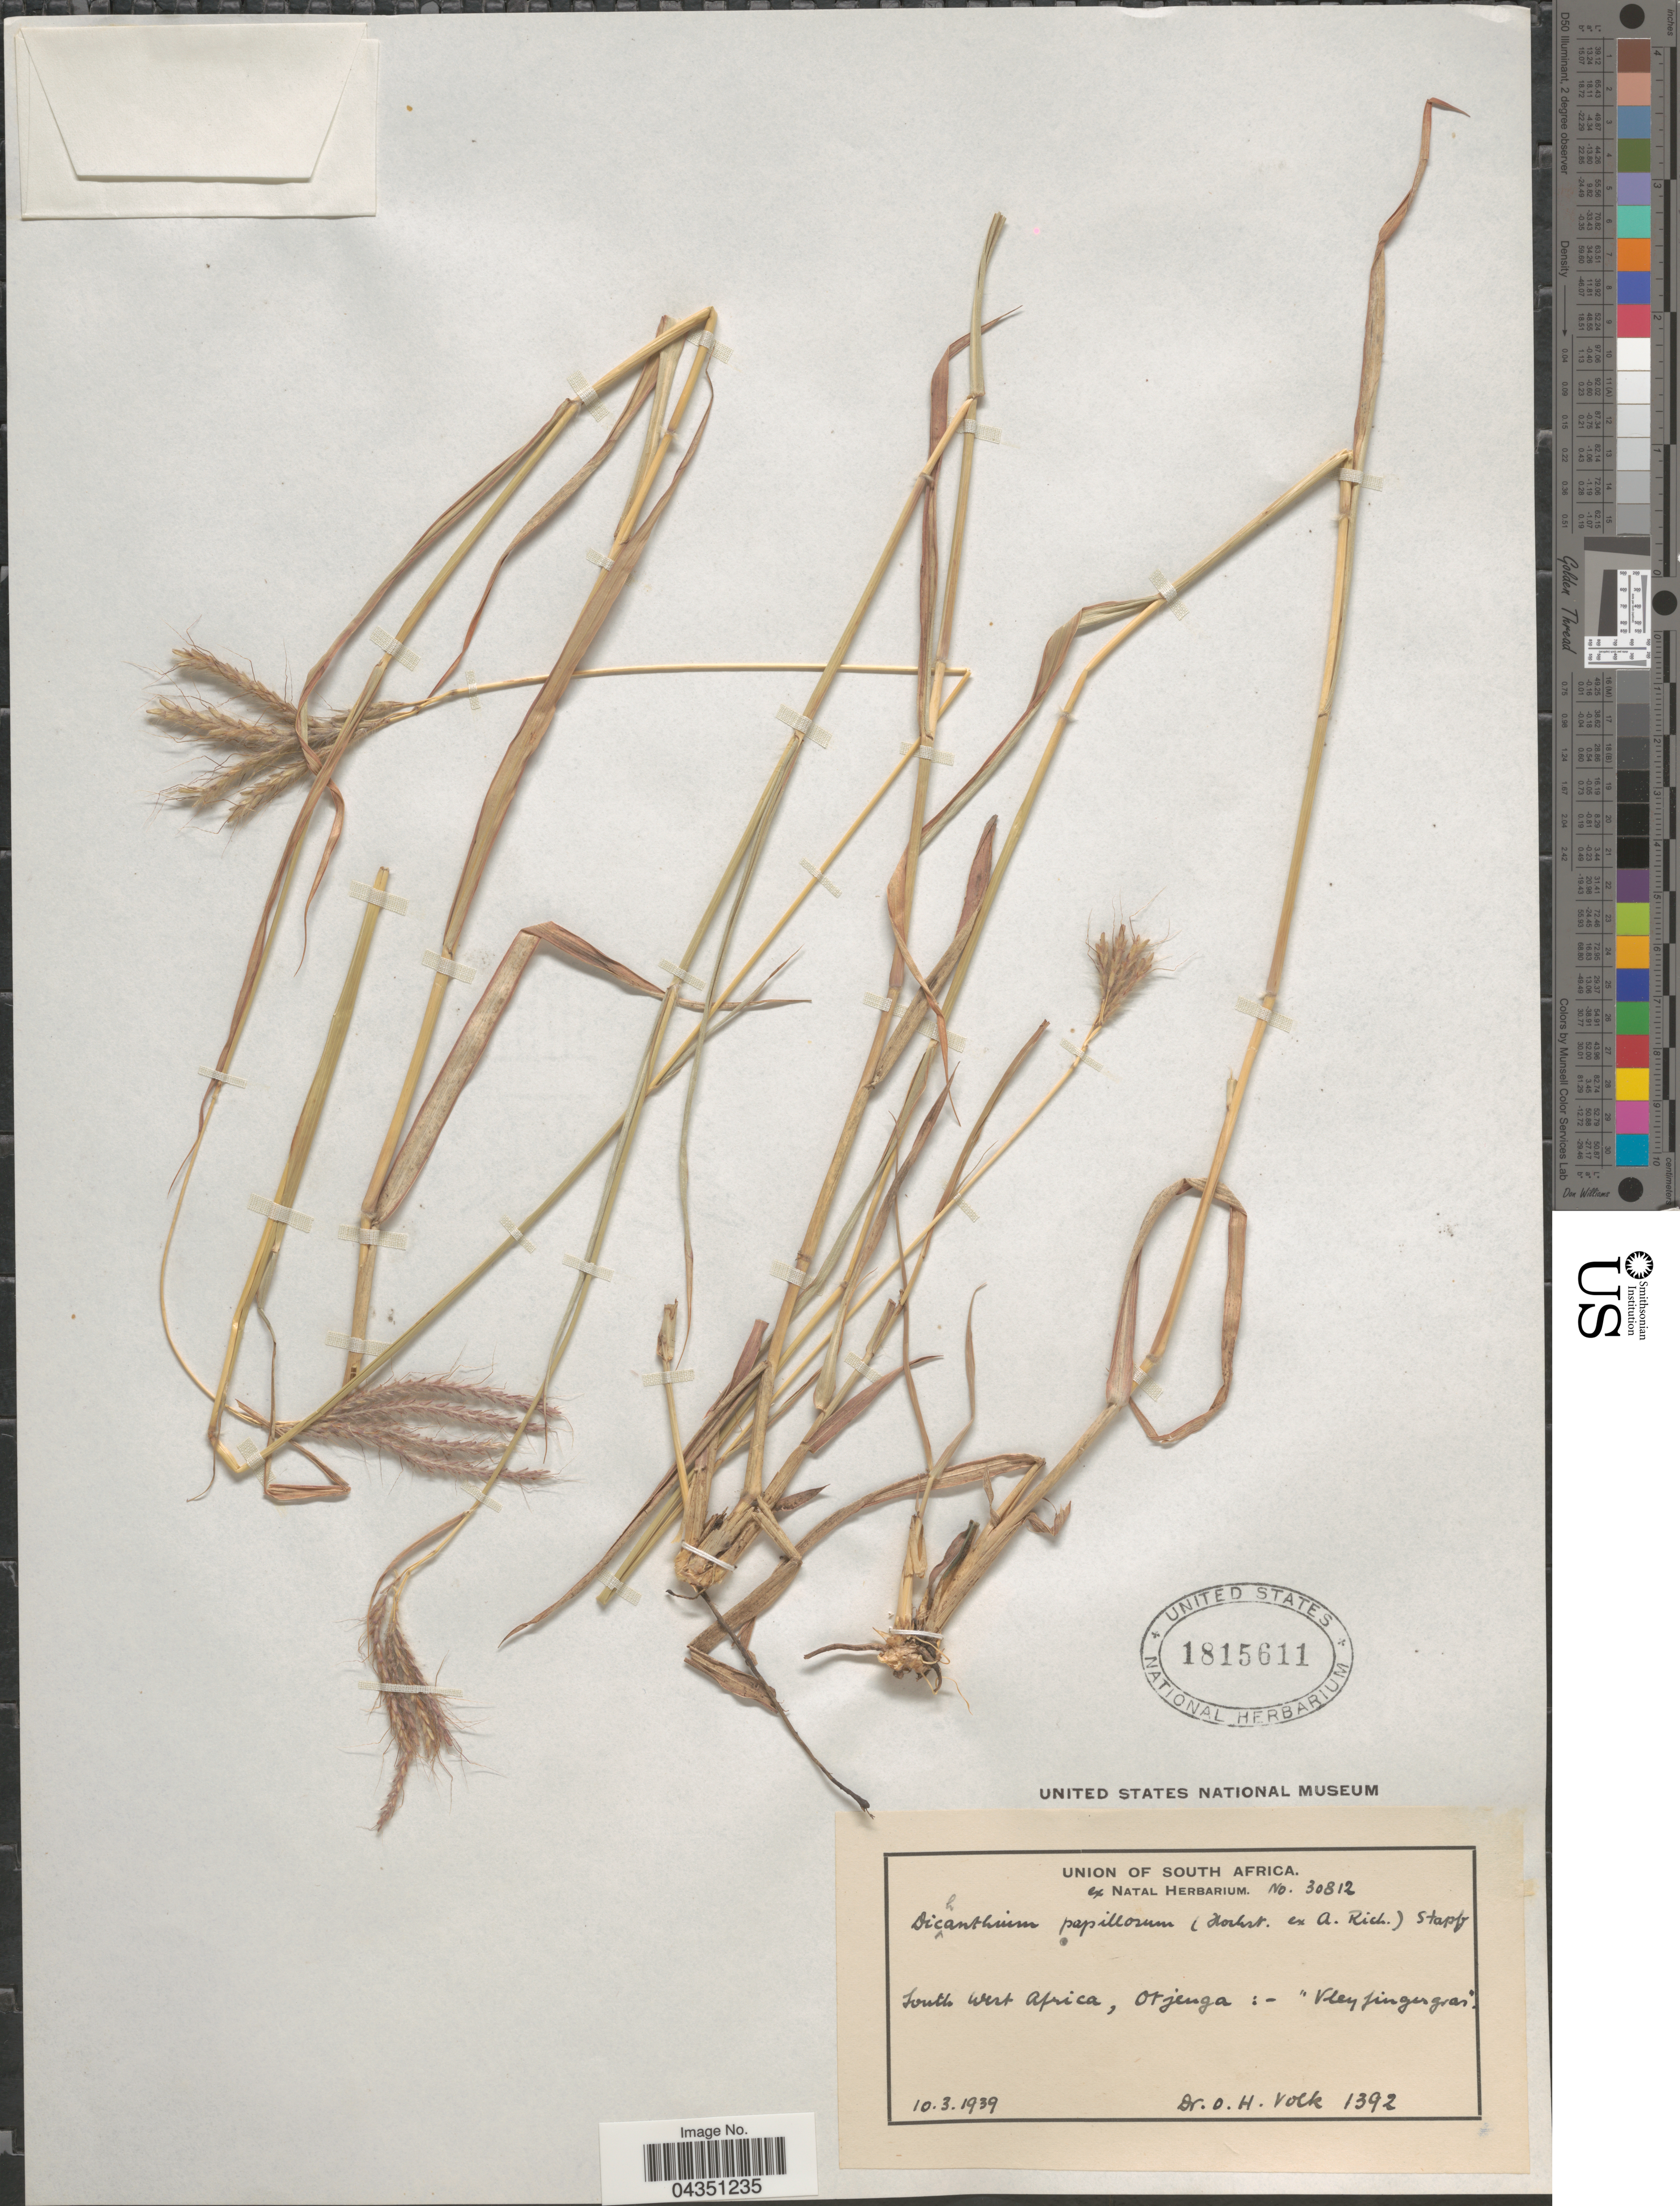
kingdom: Plantae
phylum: Tracheophyta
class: Liliopsida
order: Poales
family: Poaceae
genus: Dichanthium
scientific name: Dichanthium annulatum var. papillosum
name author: (Hochst. ex A. Rich.) de Wet & Harlan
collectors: O. Volk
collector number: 1392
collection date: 1939-03-10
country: Namibia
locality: South West Africa, Otjenga :- "Vleyfingergras".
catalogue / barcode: US 1815611